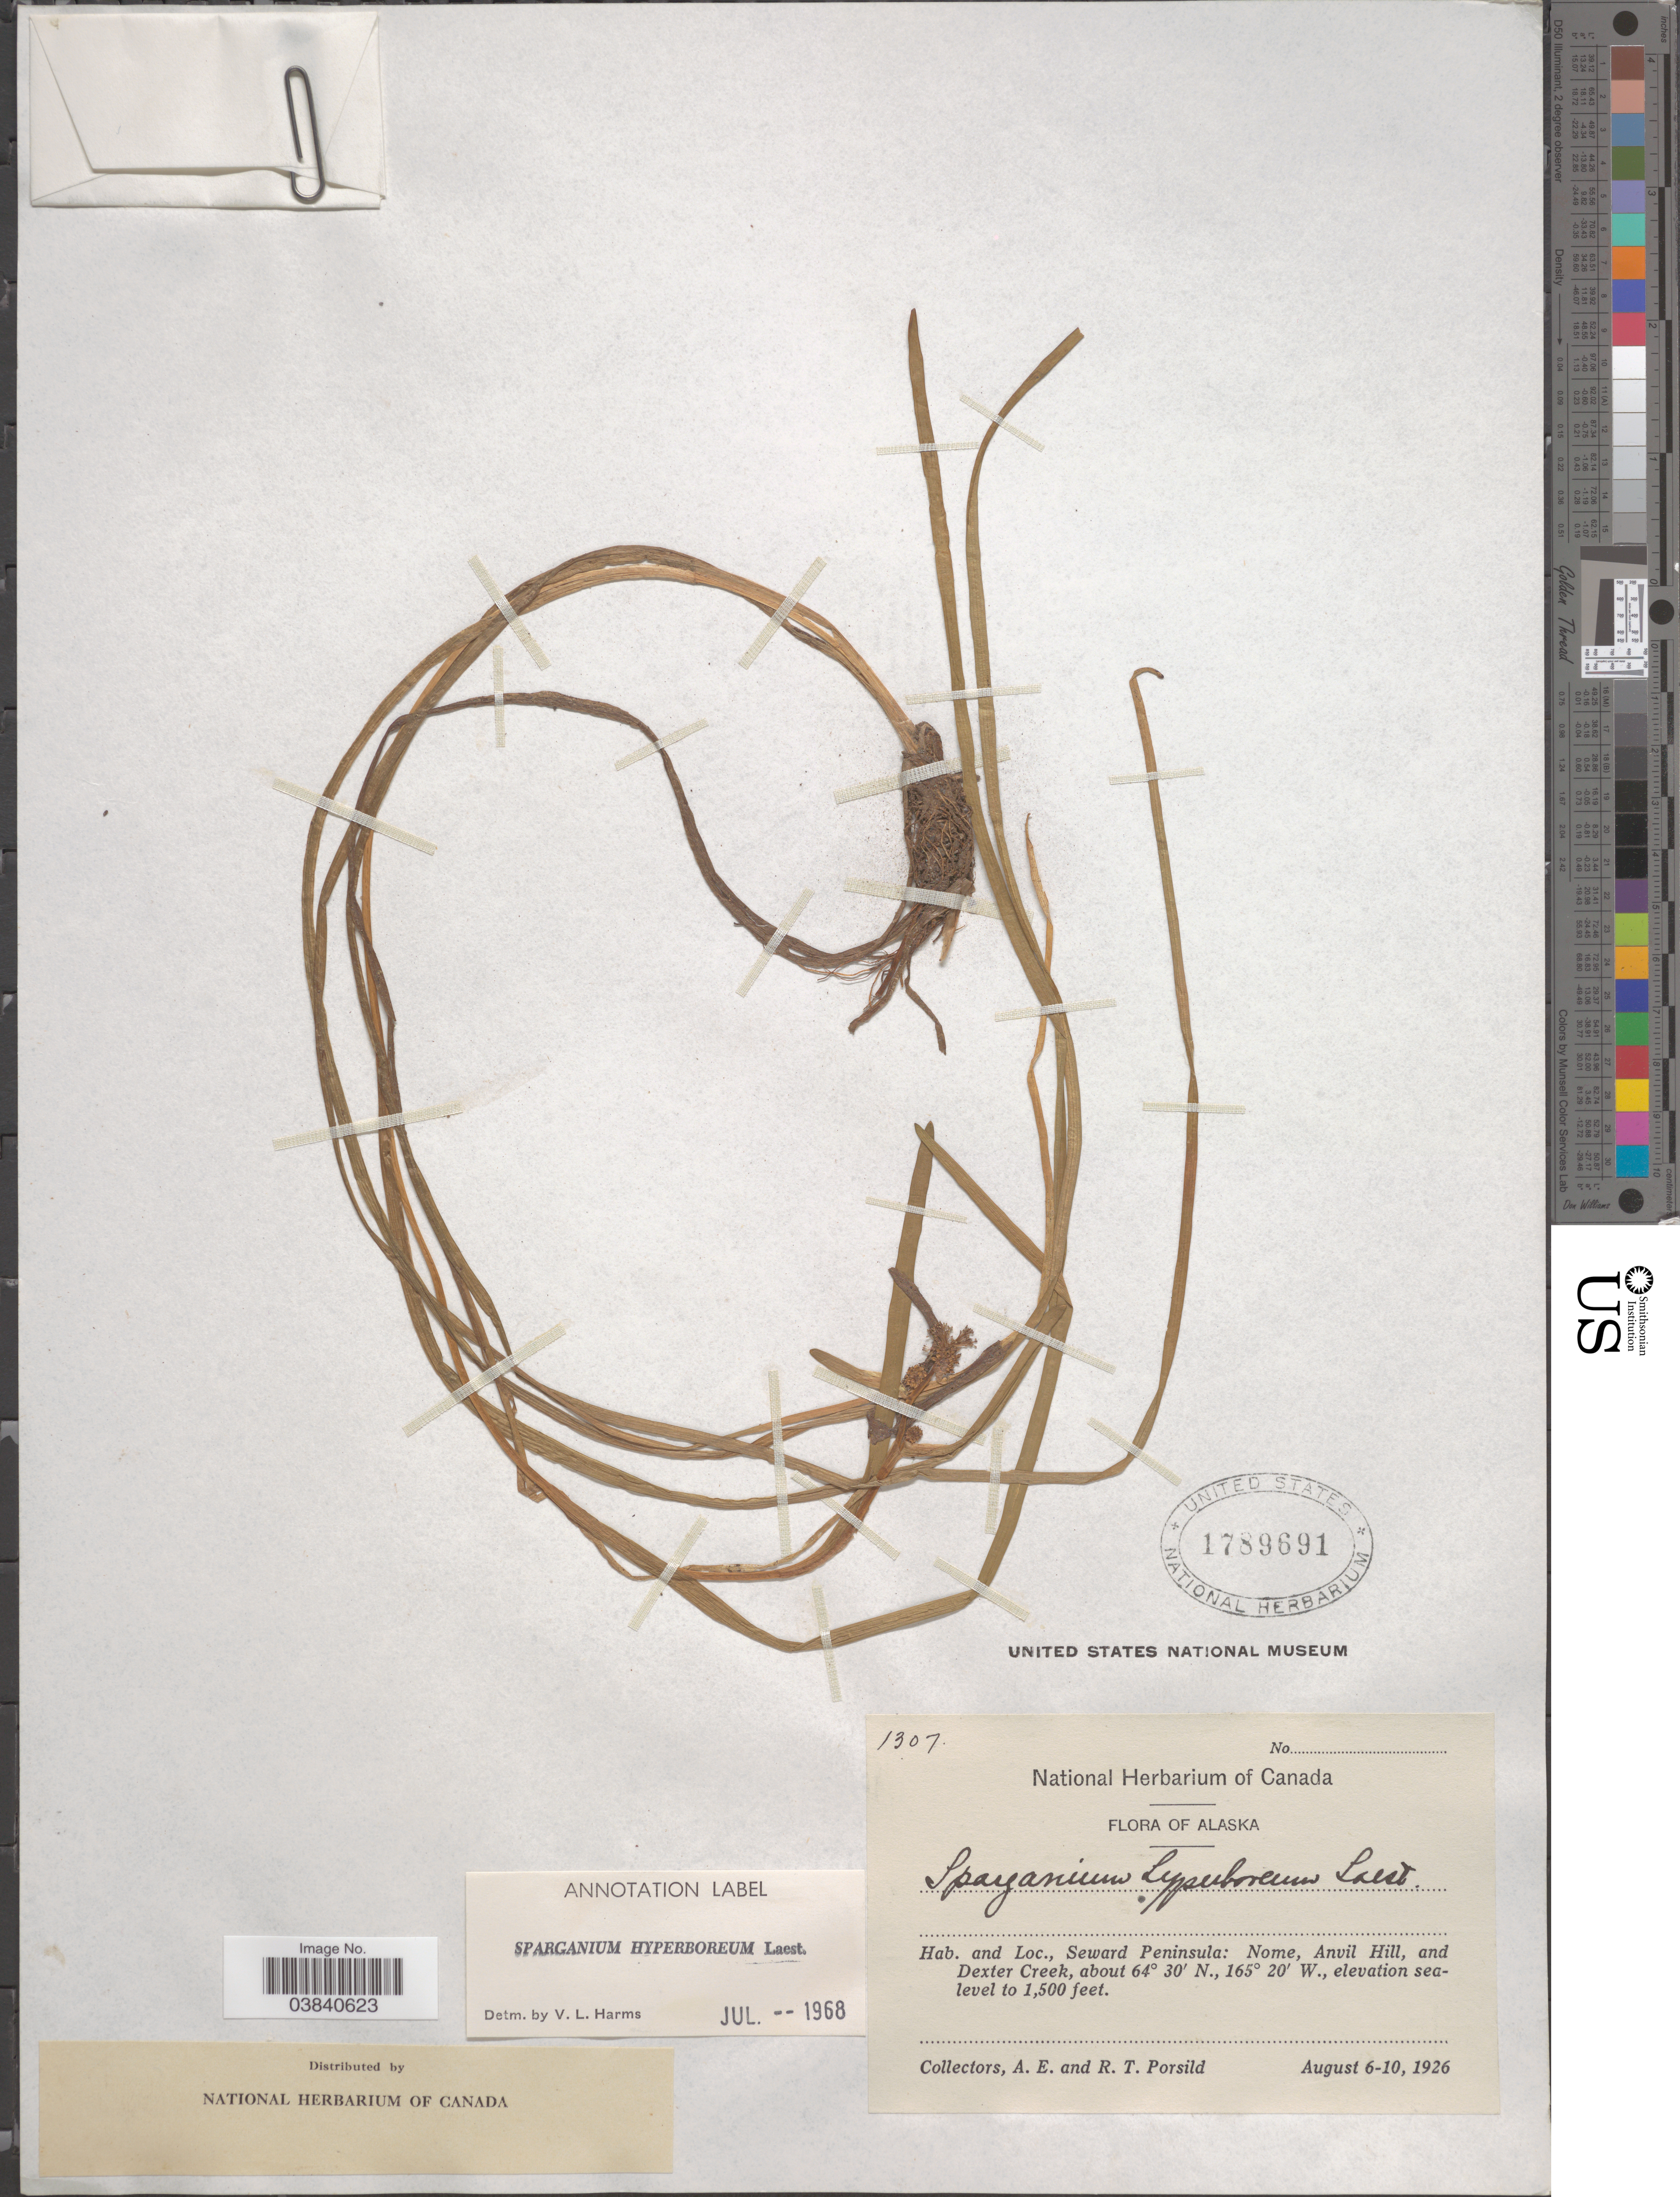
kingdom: Plantae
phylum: Tracheophyta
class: Liliopsida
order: Poales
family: Typhaceae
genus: Sparganium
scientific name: Sparganium hyperboreum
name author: Beurl. ex Laest.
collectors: A. E. Porsild & R. T. Porsild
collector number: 1307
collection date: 1926-08-06/1926-08-10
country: United States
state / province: Alaska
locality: Seward Peninsula: Nome, Anvil Hill, and Dexter Creek.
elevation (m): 0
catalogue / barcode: US 1789691